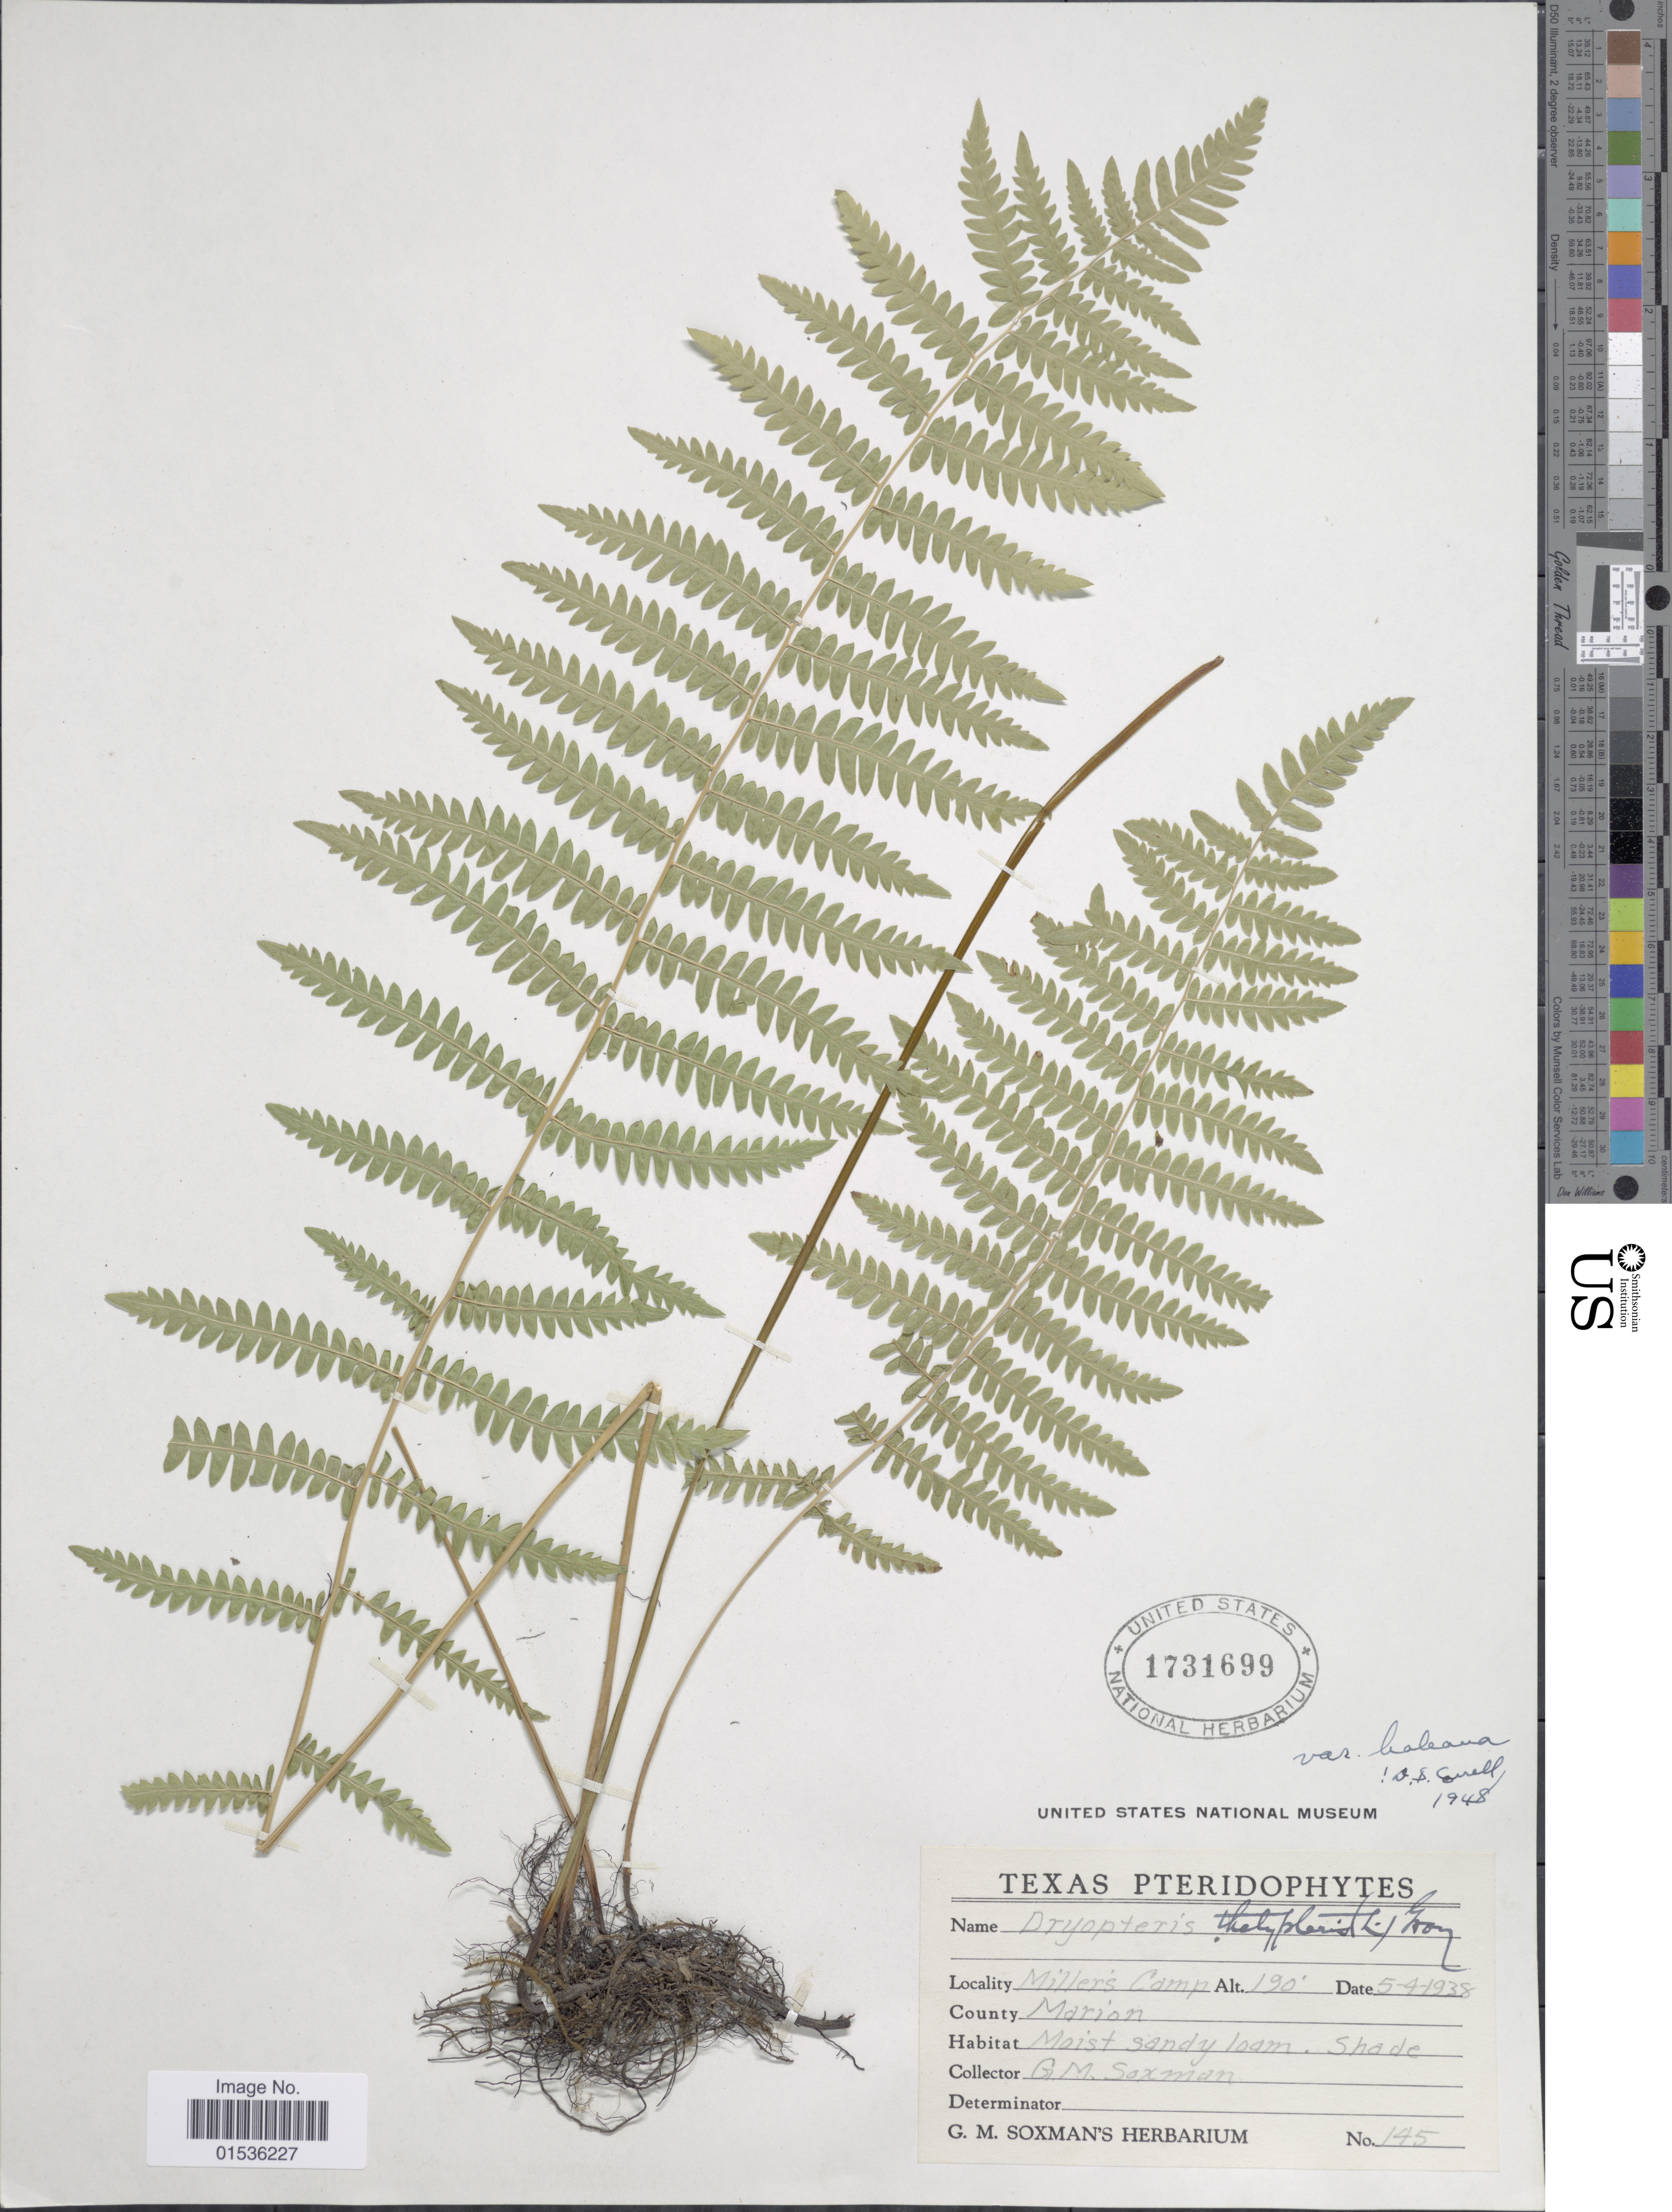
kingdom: Plantae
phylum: Tracheophyta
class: Polypodiopsida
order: Polypodiales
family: Thelypteridaceae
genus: Phegopteris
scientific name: Phegopteris connectilis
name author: (Michx.) Watt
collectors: G. Soxman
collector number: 145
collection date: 1938-04-05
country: United States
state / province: Texas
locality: Texas. Millers Camp. County Marion.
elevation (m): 58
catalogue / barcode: US 1731699